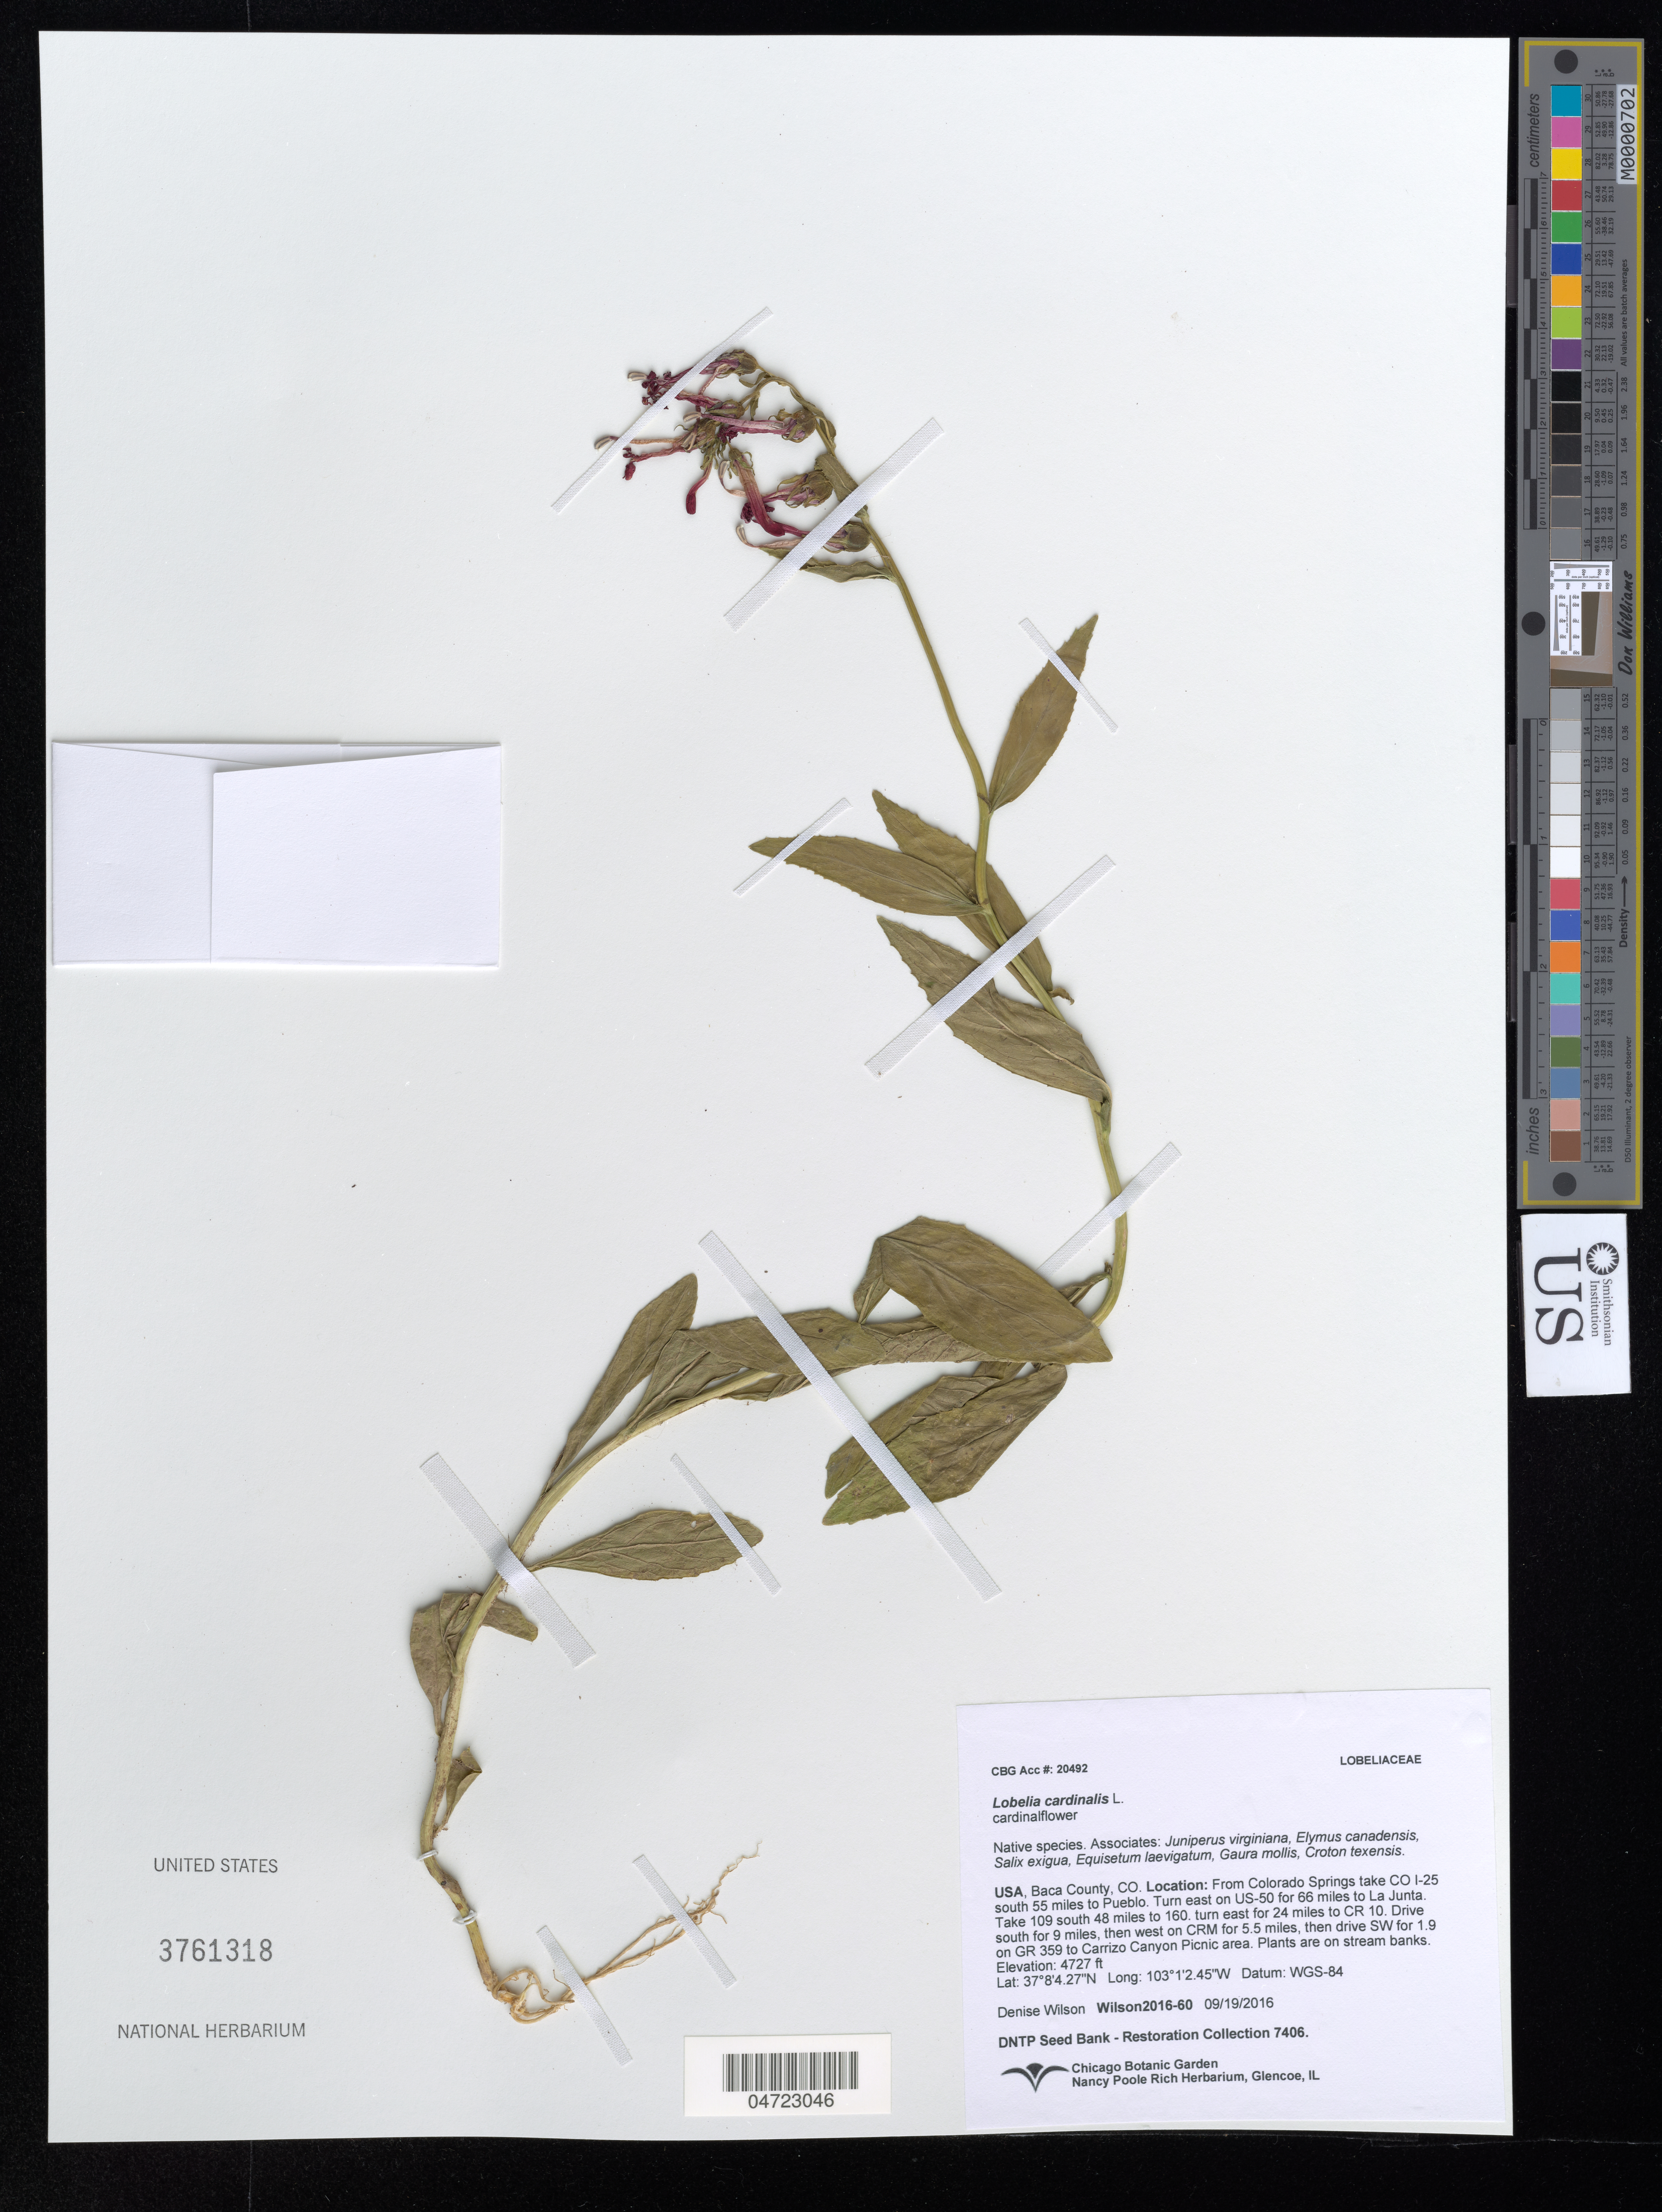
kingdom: Plantae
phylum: Tracheophyta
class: Magnoliopsida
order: Asterales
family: Campanulaceae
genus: Lobelia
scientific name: Lobelia cardinalis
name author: L.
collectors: D. Wilson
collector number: Wilson2016-60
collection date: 2016-09-19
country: United States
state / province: Colorado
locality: Baca County, CO. From Colorado Springs take CO I-25 south 55 miles to Pueblo. Turn east on US-50 for 66 miles to La Junta. Take 109 south 48 miles to 160. Turn east for 24 miles to CR 10. Drive south for 9 miles, then west on CRM for 5.5 miles, then drive SW for 1.9 on GR 359 to Carrizo Canyon Picnic area.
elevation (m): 1441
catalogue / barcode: US 3761318